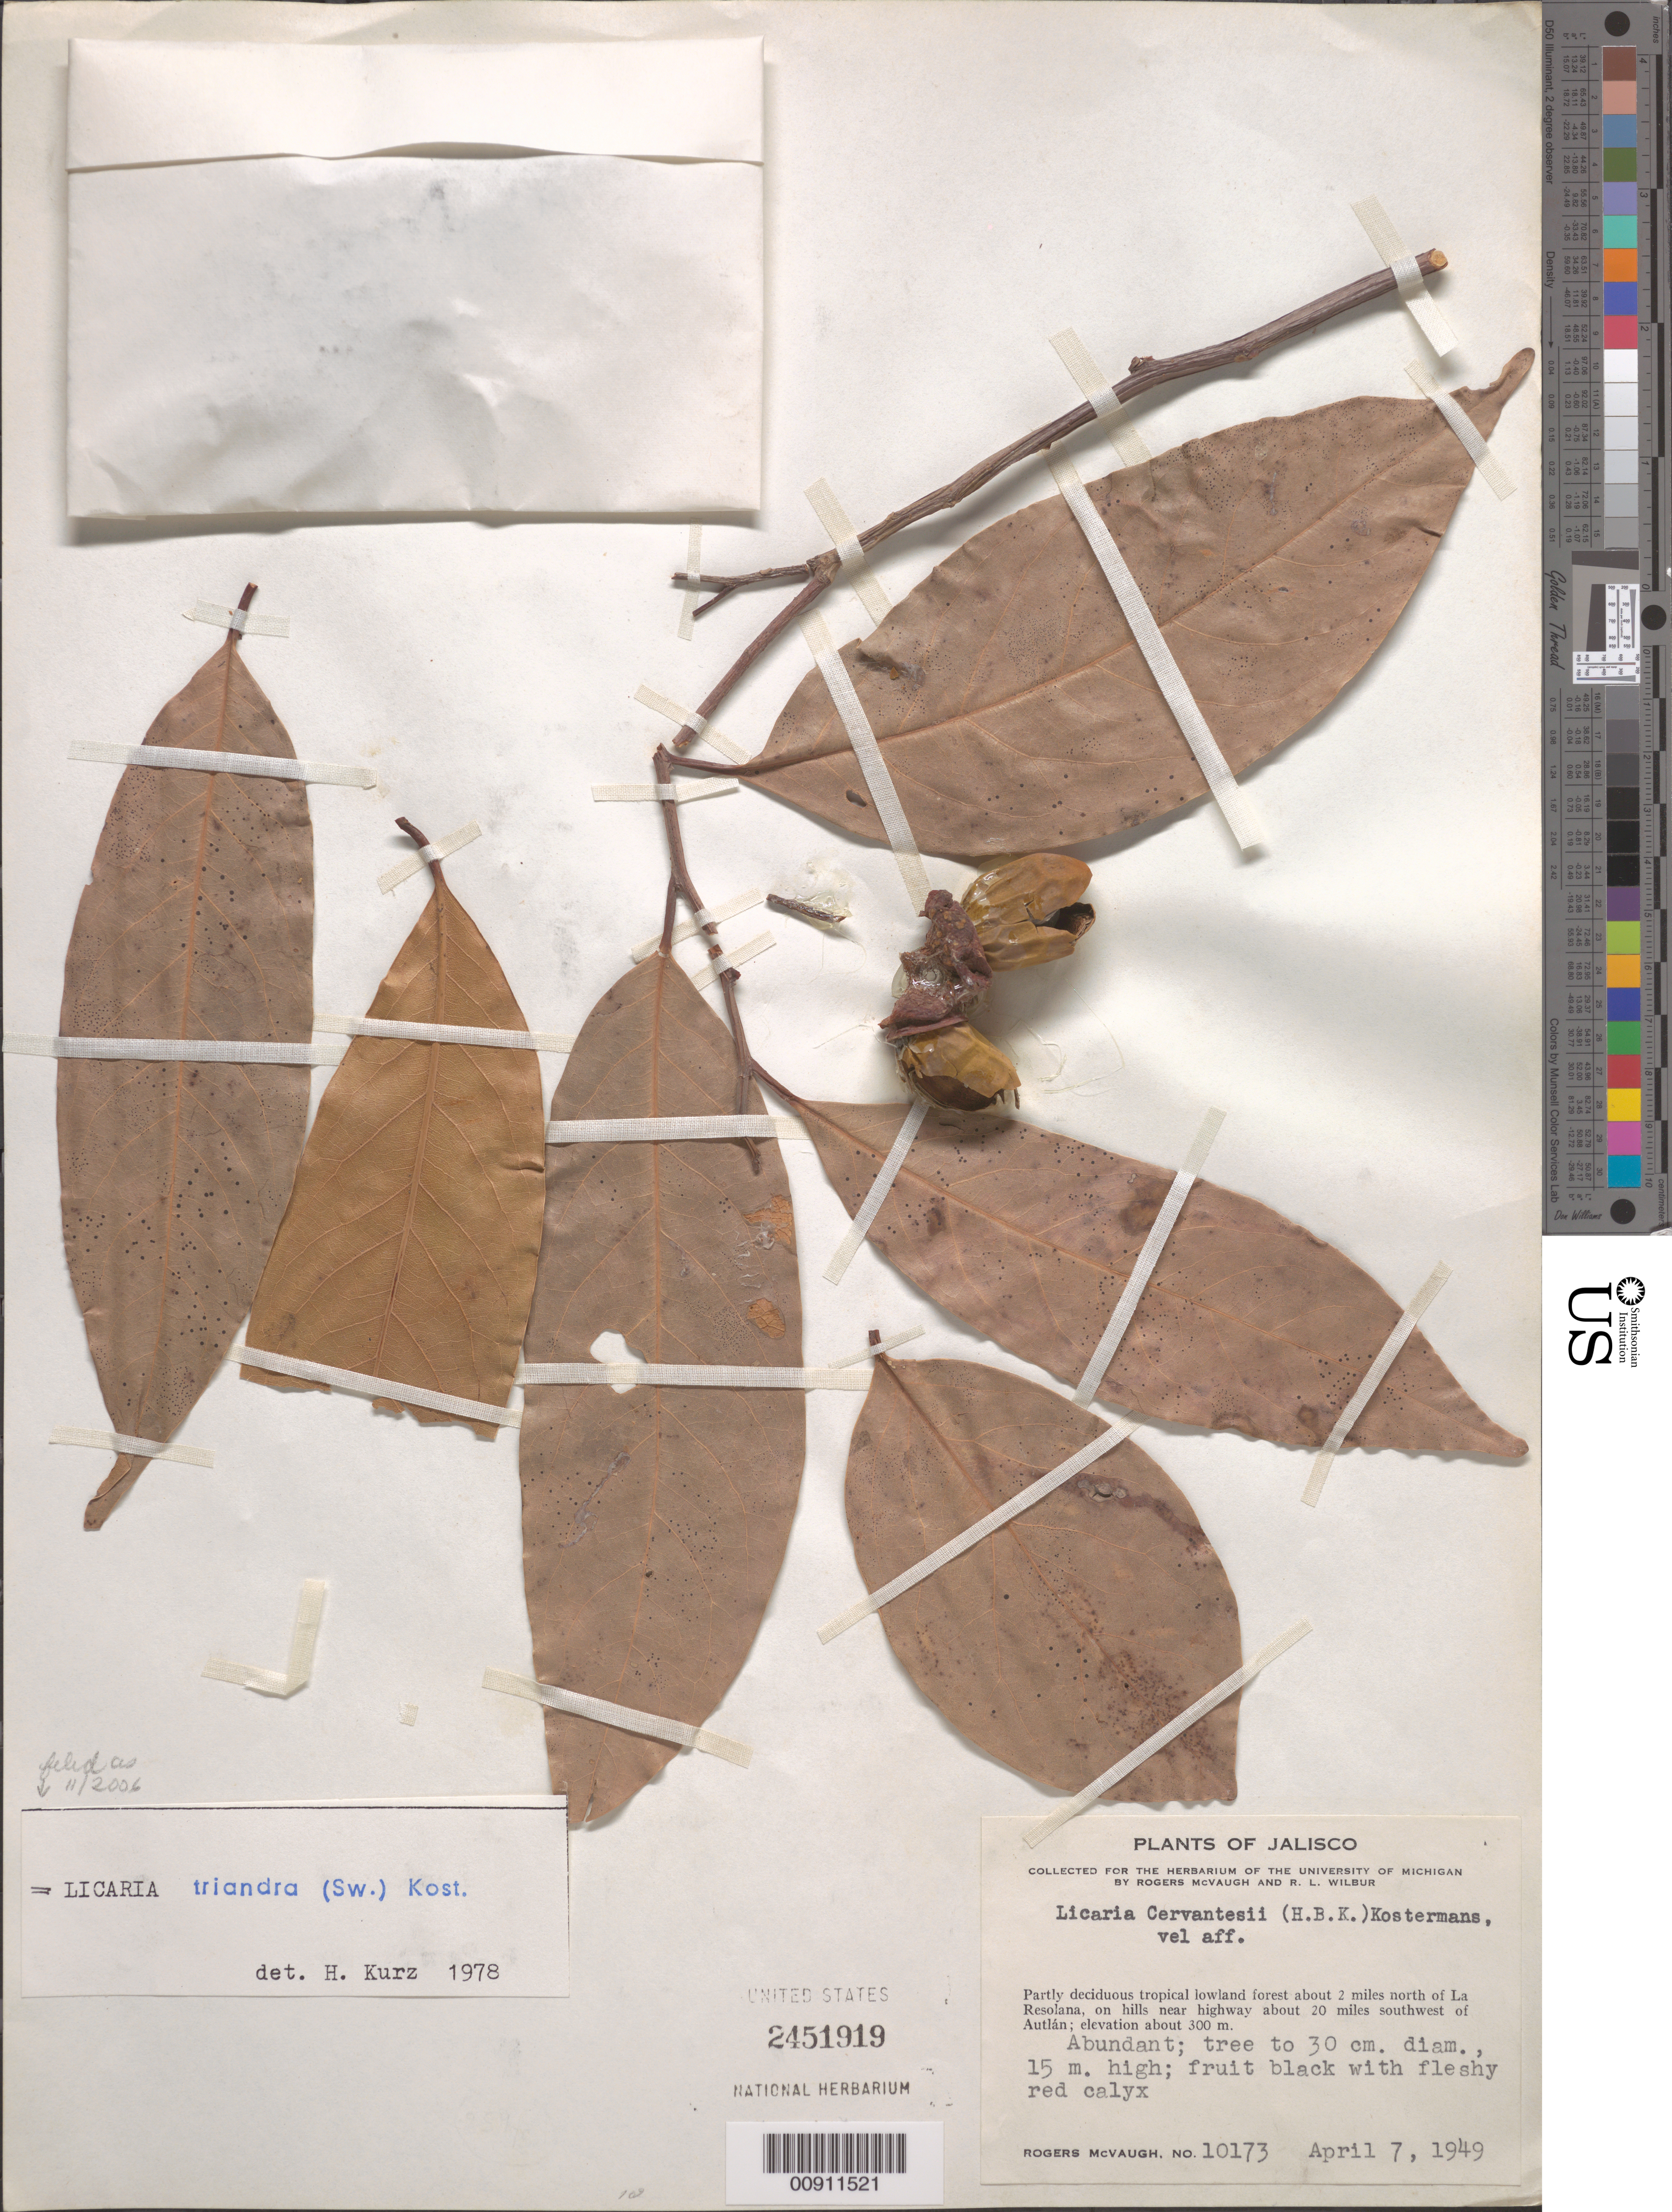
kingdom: Plantae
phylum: Tracheophyta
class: Magnoliopsida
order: Laurales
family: Lauraceae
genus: Licaria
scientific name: Licaria triandra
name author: (Sw.) Kosterm.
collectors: R. McVaugh & R. L. Wilbur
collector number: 10173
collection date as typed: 07 Apr 1949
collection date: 1949-04-07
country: Mexico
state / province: Jalisco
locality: About 2 miles north of La Resolana, on hills near highway about 20 miles southwest of Autlán.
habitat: Partly deciduous tropical lowland forest.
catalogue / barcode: US 2451919